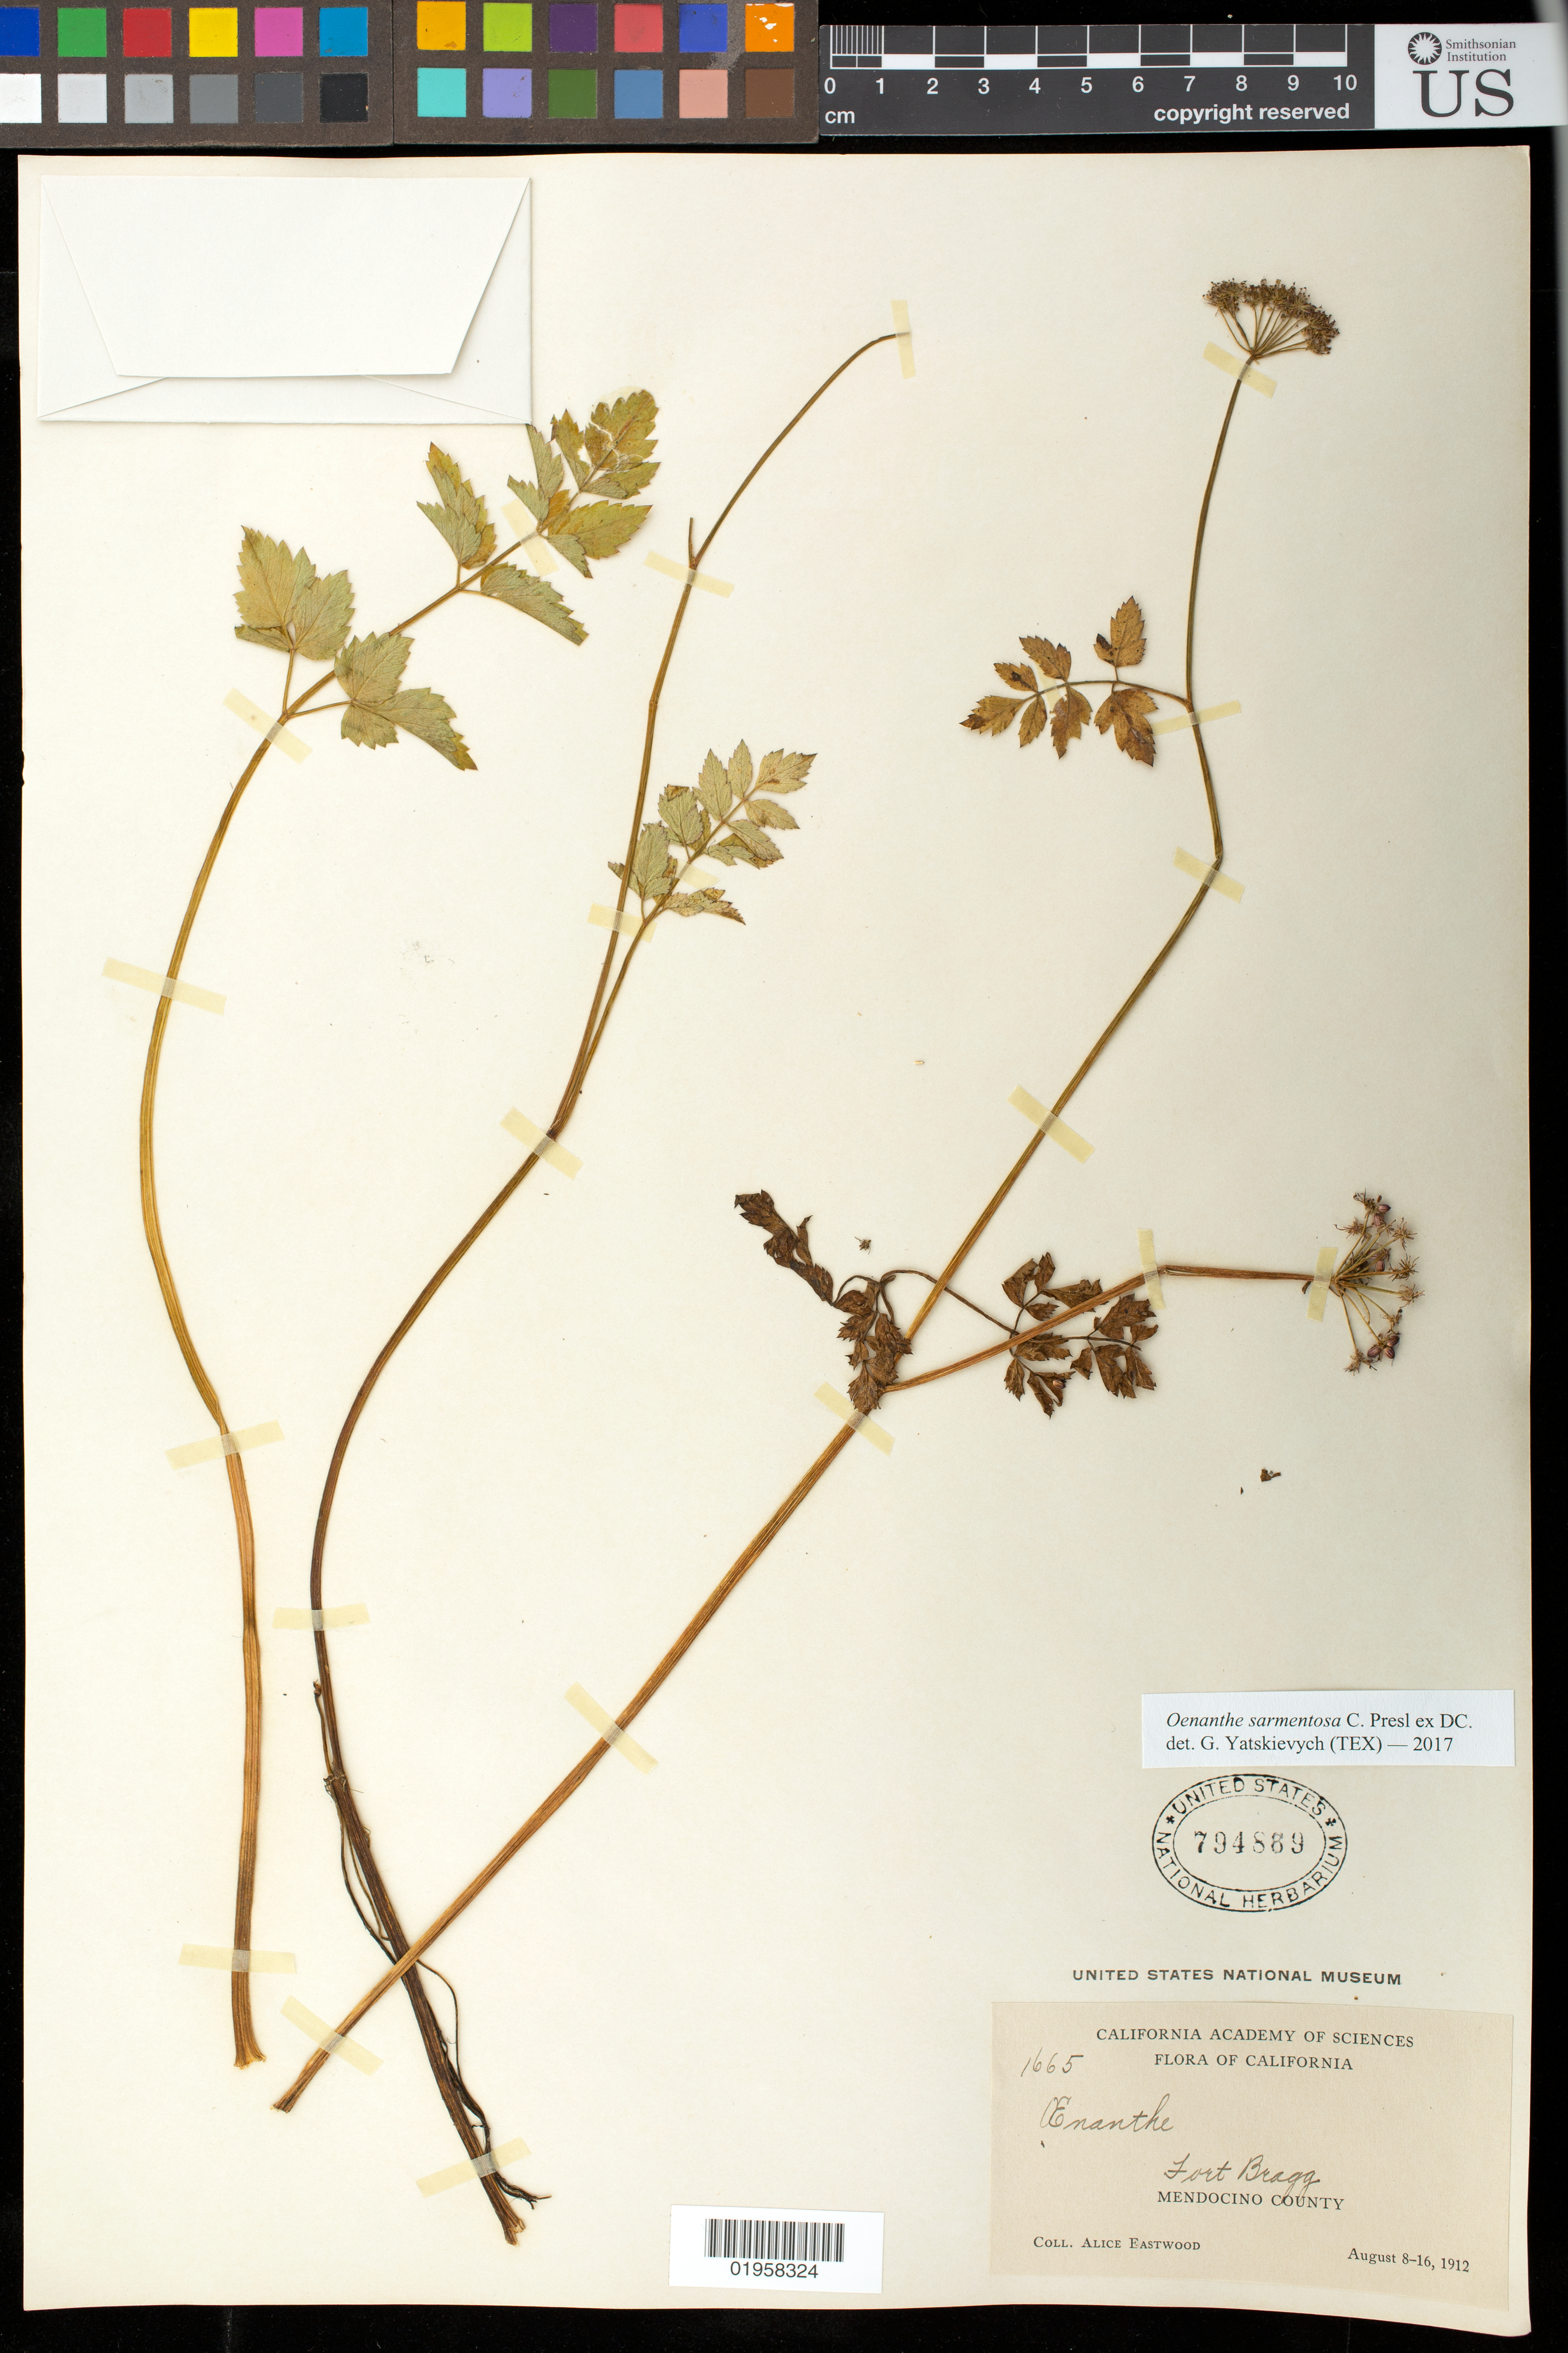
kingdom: Plantae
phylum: Tracheophyta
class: Magnoliopsida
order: Apiales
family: Apiaceae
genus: Oenanthe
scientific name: Oenanthe sarmentosa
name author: C. Presl ex DC.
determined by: Yatskievych, G. A.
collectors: A. Eastwood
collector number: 1665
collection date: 1912-08-08/1912-08-16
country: United States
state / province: California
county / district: Mendocino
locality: Fort Bragg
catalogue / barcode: US 794889